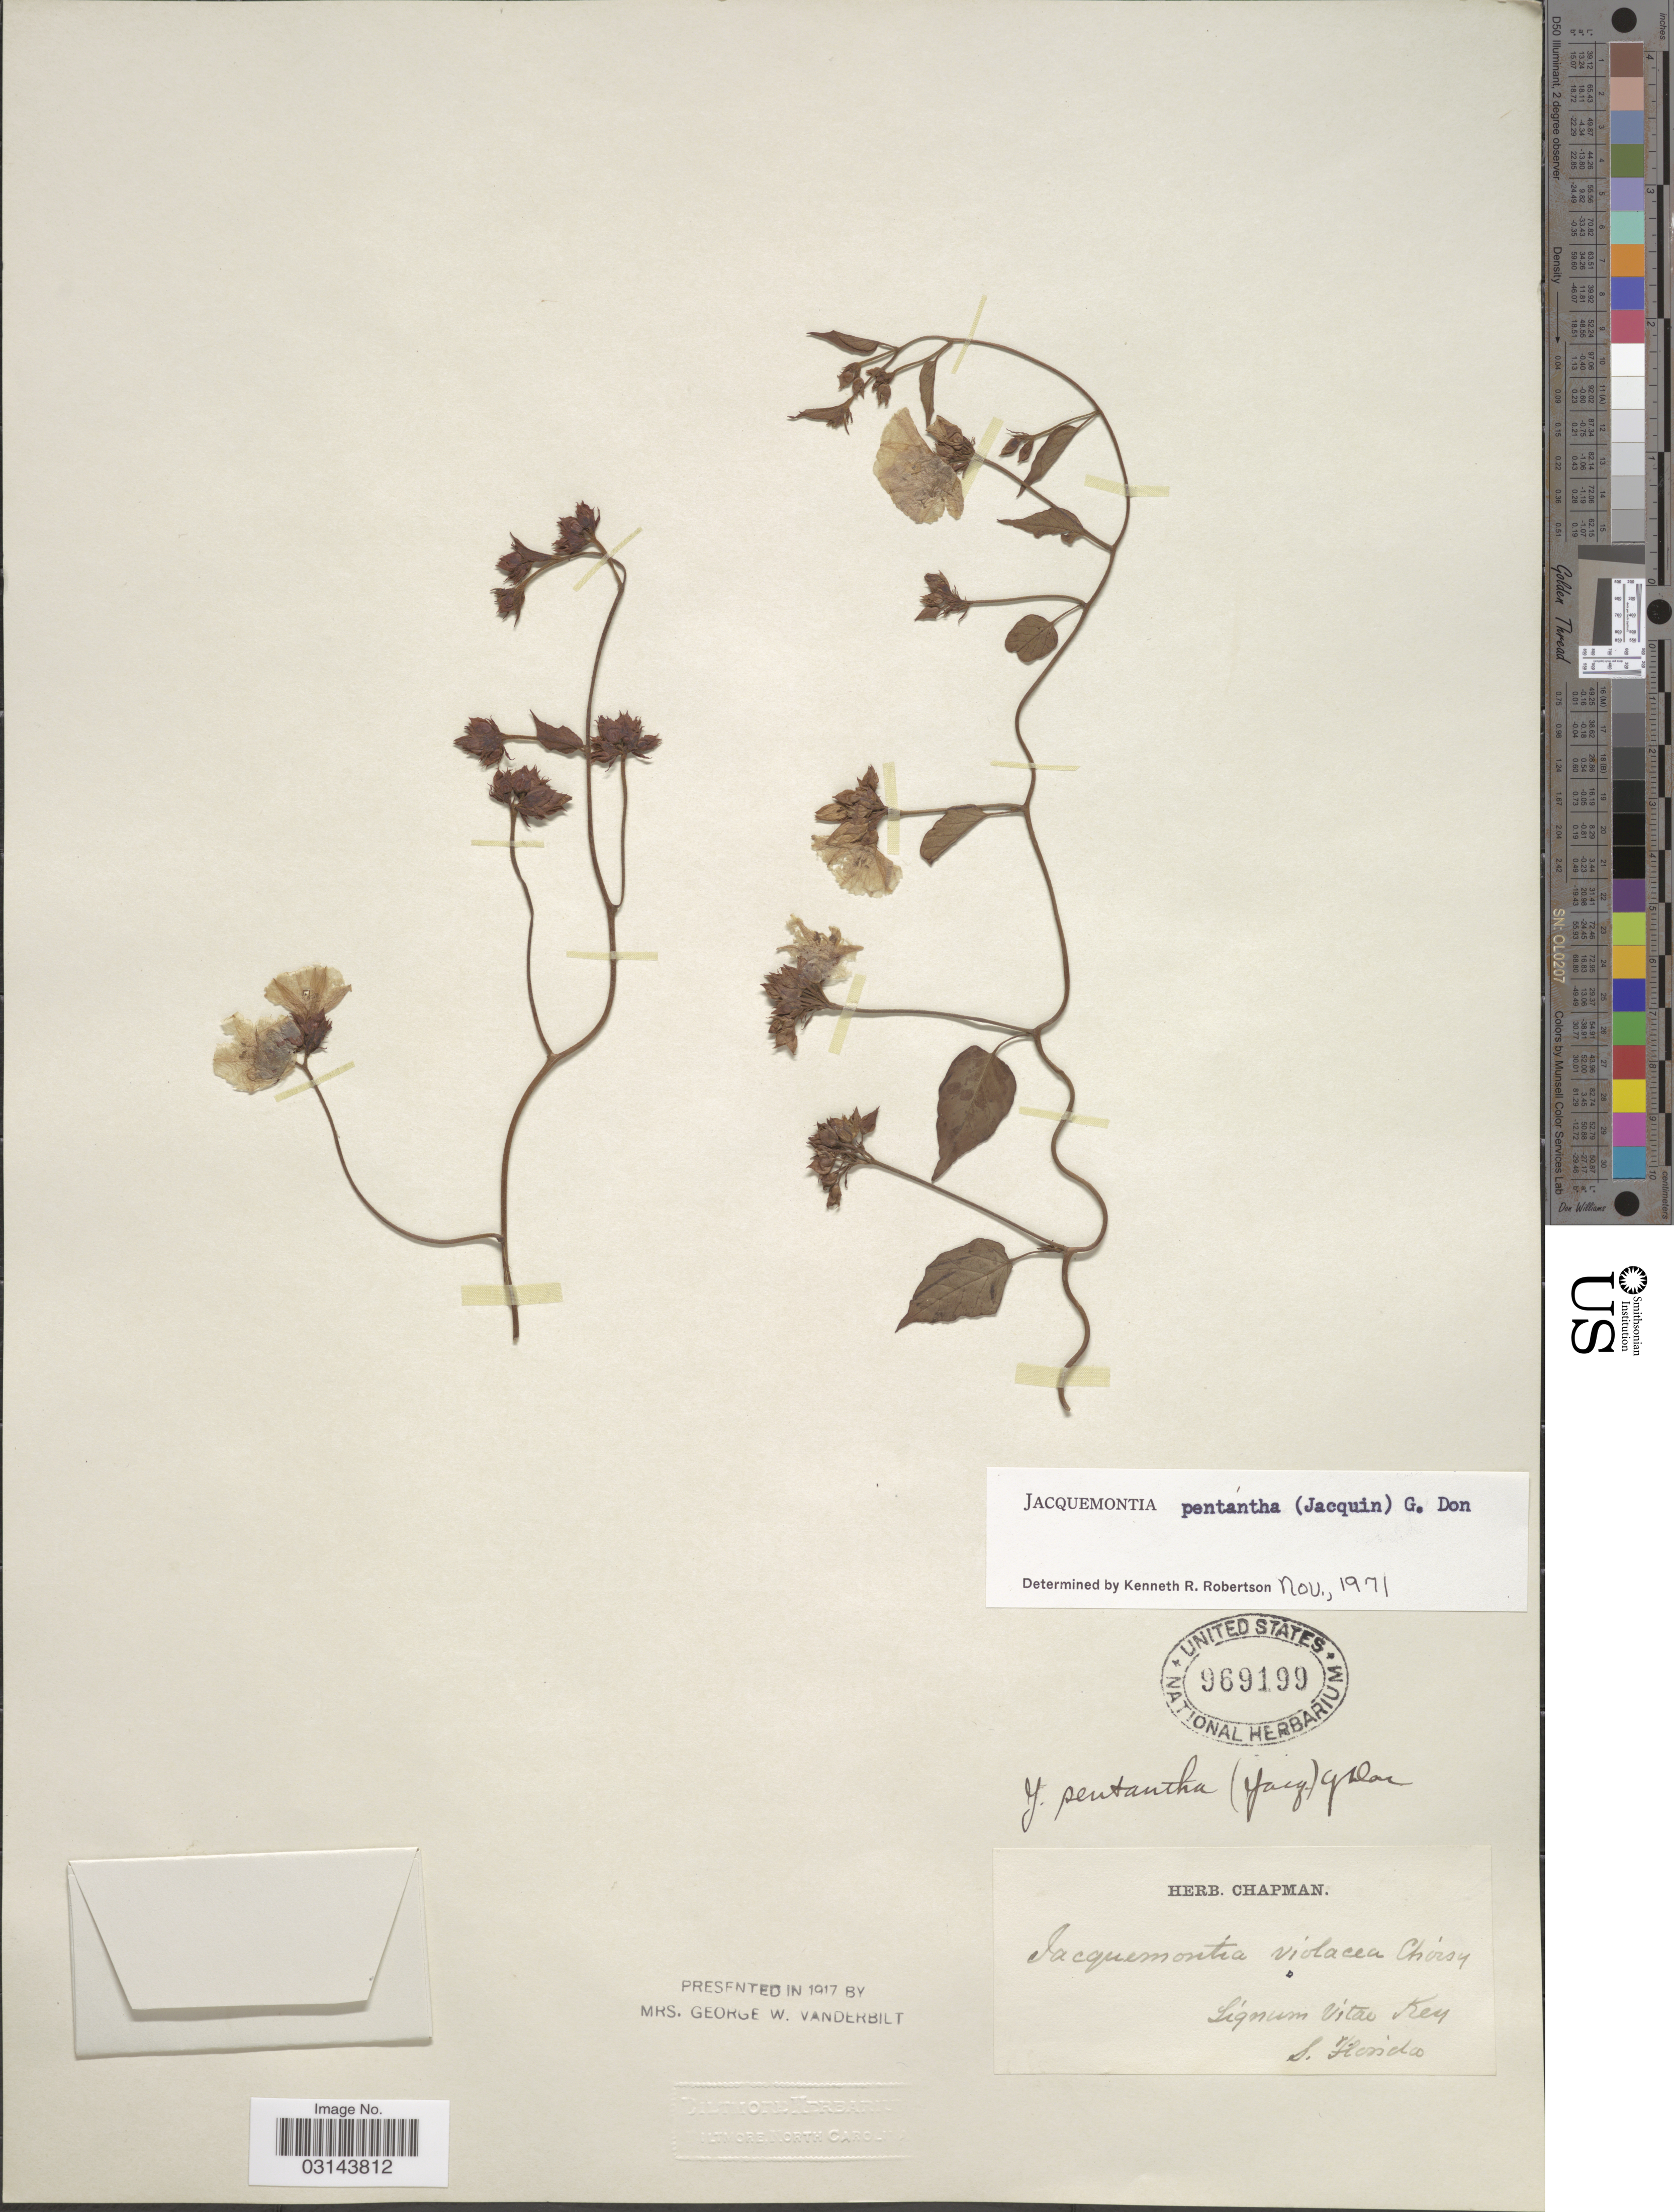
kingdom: Plantae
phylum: Tracheophyta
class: Magnoliopsida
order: Solanales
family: Convolvulaceae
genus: Jacquemontia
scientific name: Jacquemontia pentanthos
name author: (Jacq.) G. Don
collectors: ex herb. Chapman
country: United States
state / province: Florida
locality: Lignum Vitae Key. S. Florida.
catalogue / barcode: US 969199